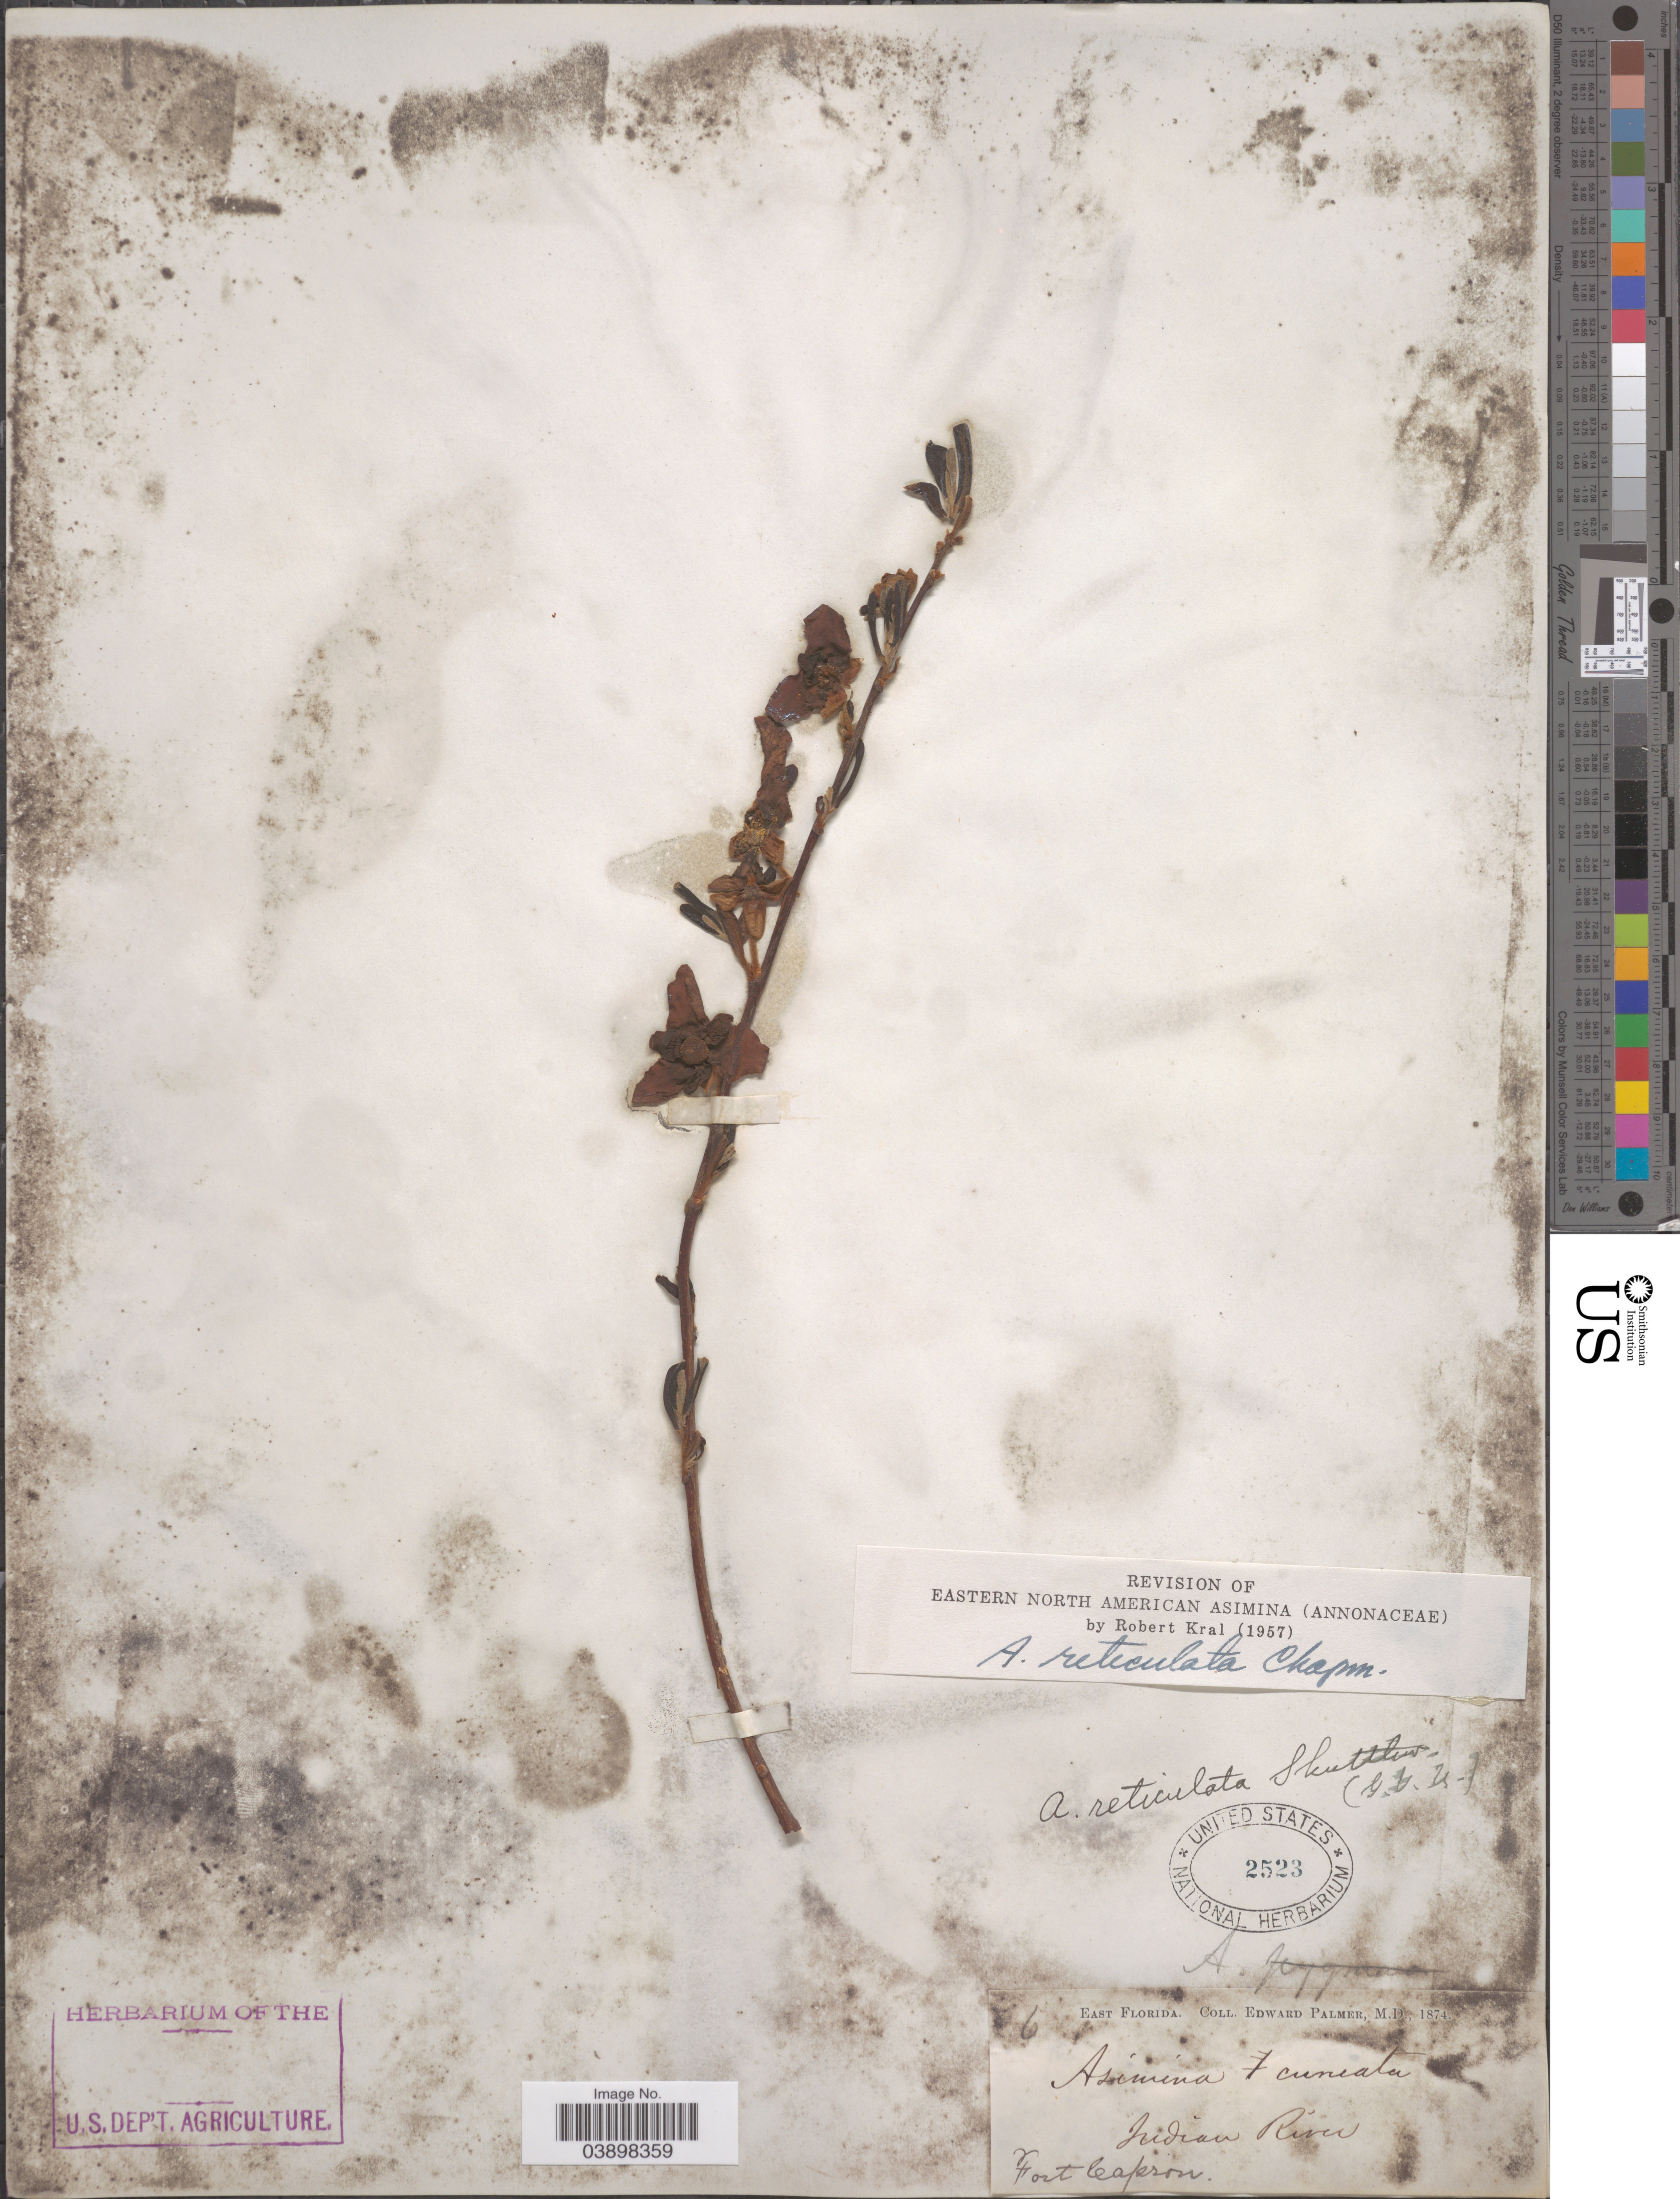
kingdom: Plantae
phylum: Tracheophyta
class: Magnoliopsida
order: Magnoliales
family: Annonaceae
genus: Asimina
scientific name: Asimina reticulata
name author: (Shuttlew.) Chapm.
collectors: E. Palmer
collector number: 6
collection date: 1874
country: United States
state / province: Florida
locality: East Florida. Indian River. Fort Capron.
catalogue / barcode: US 2523